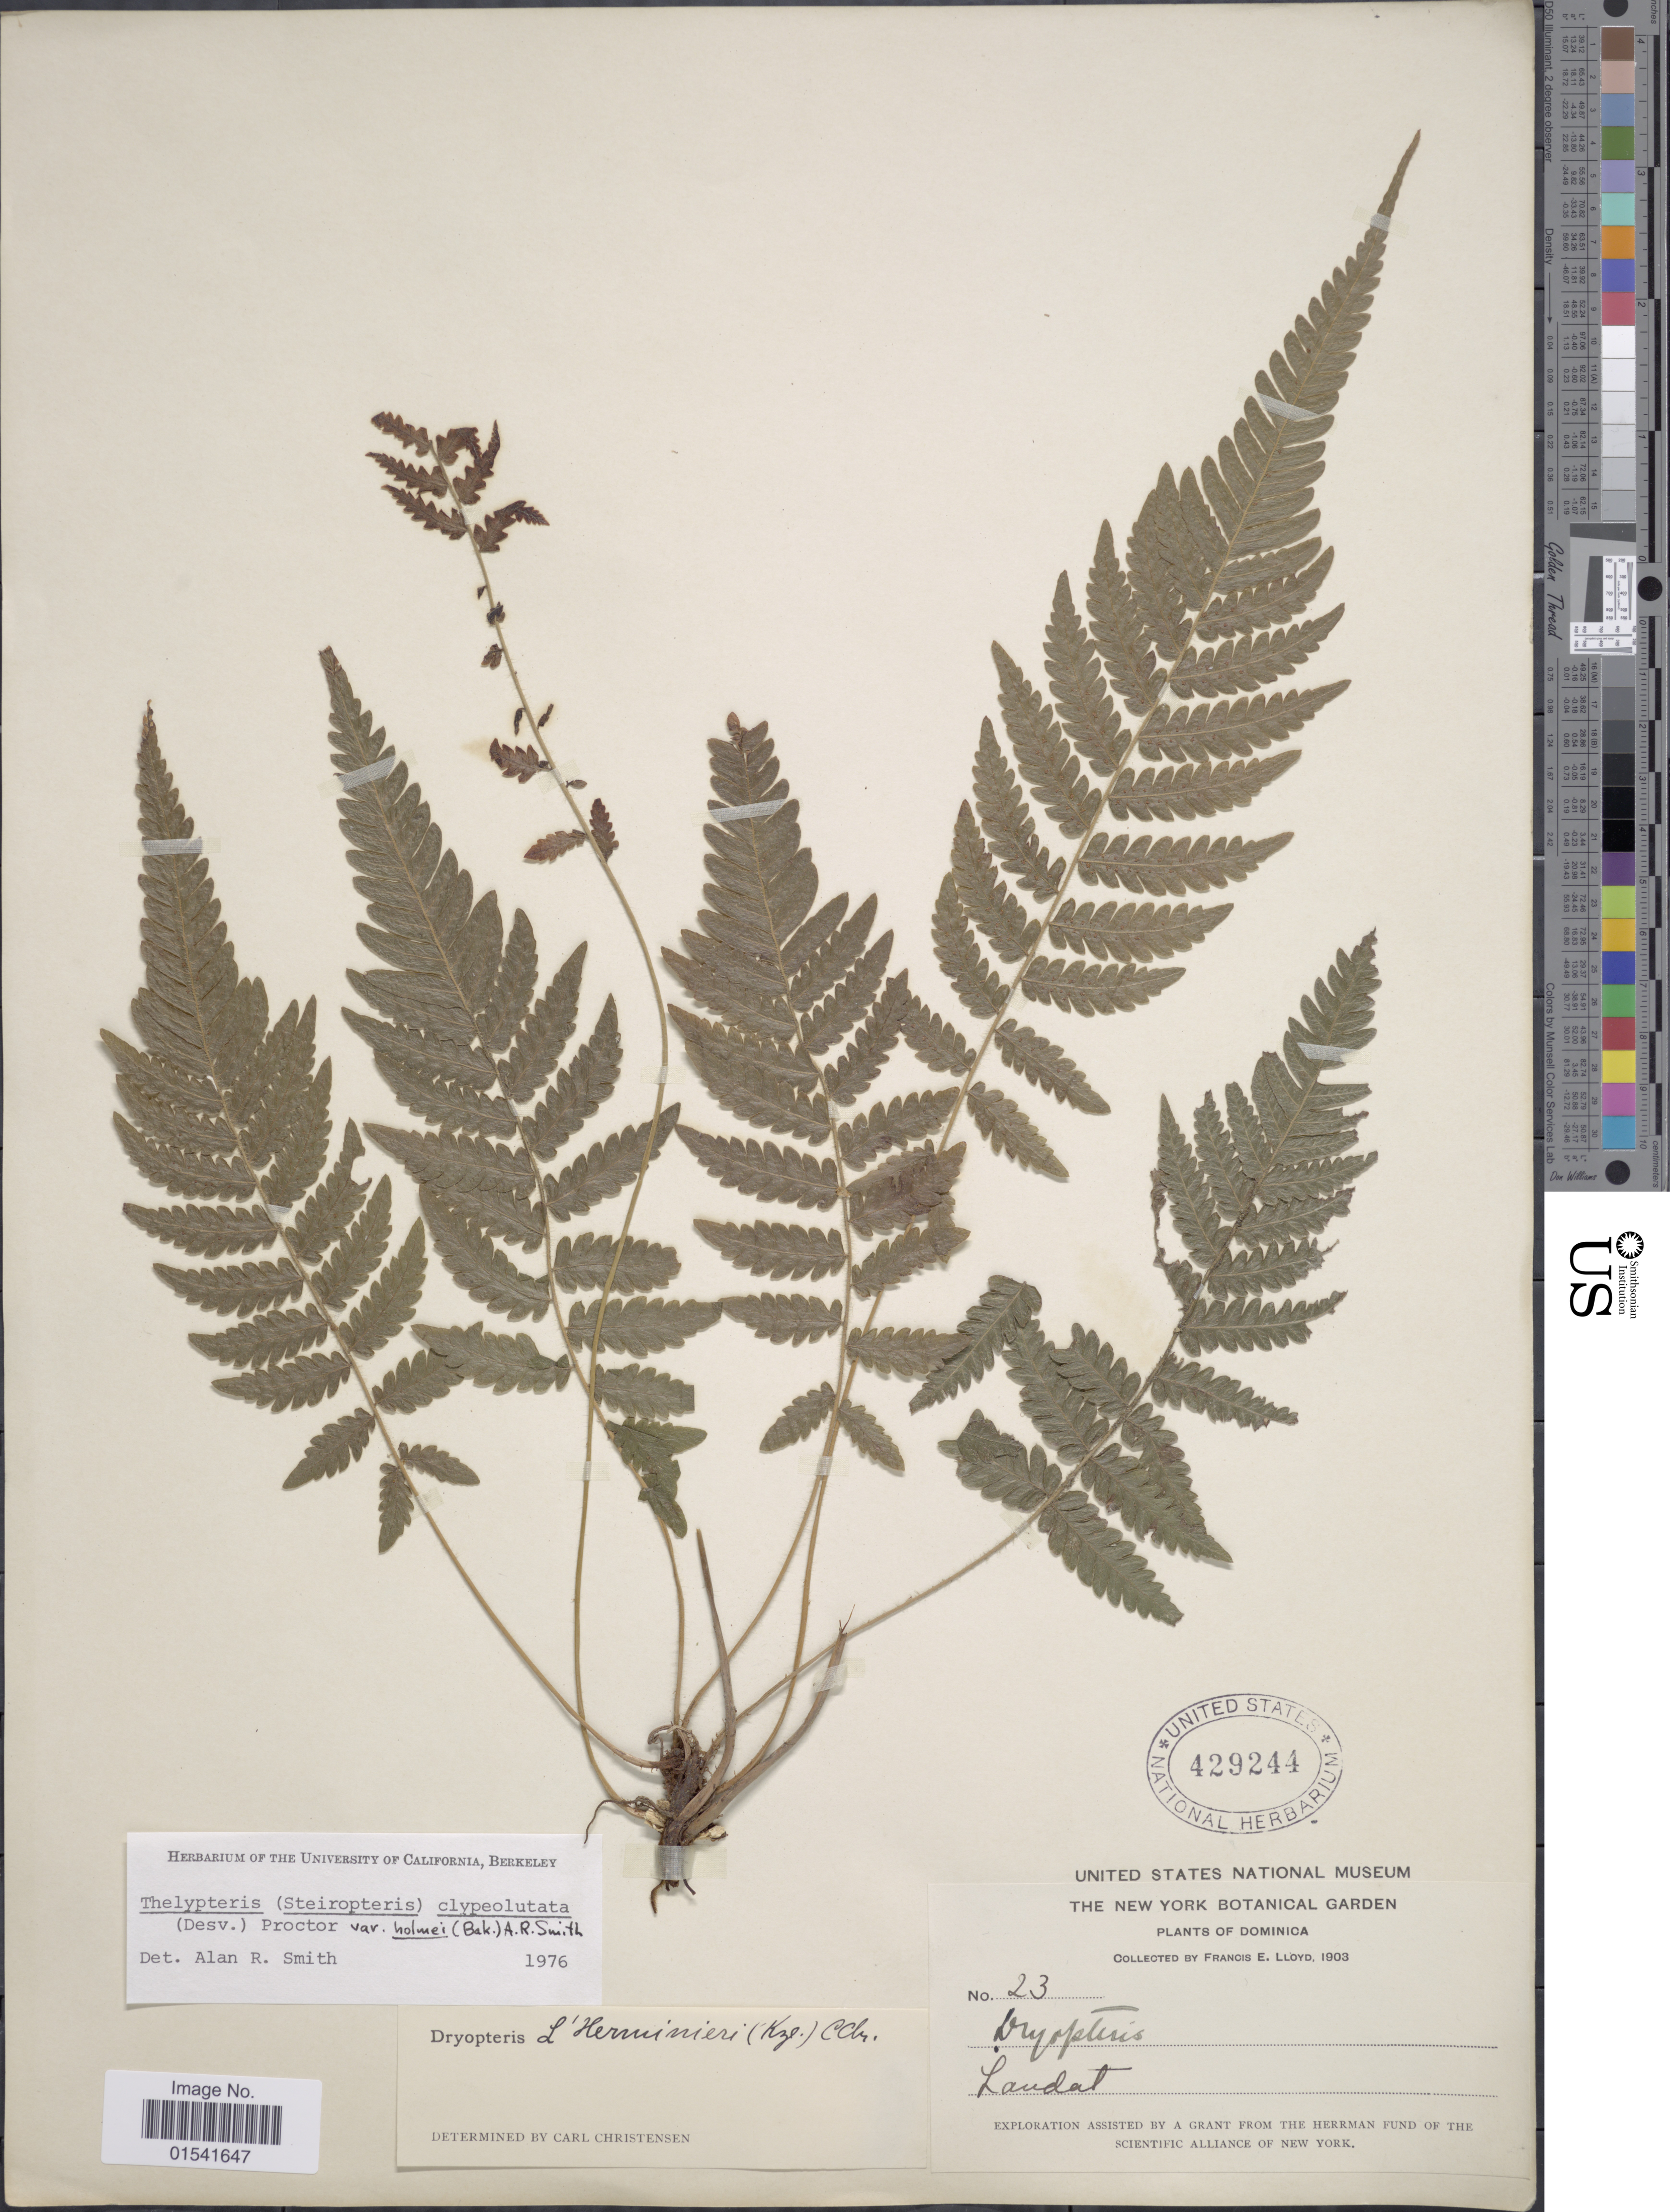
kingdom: Plantae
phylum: Tracheophyta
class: Polypodiopsida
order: Polypodiales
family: Thelypteridaceae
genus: Steiropteris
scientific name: Steiropteris clypeolutata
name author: (Desv.) Pic. Serm.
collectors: Lloyd, C. E.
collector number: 23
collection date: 1903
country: Dominica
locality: Laudat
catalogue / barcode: US 429244